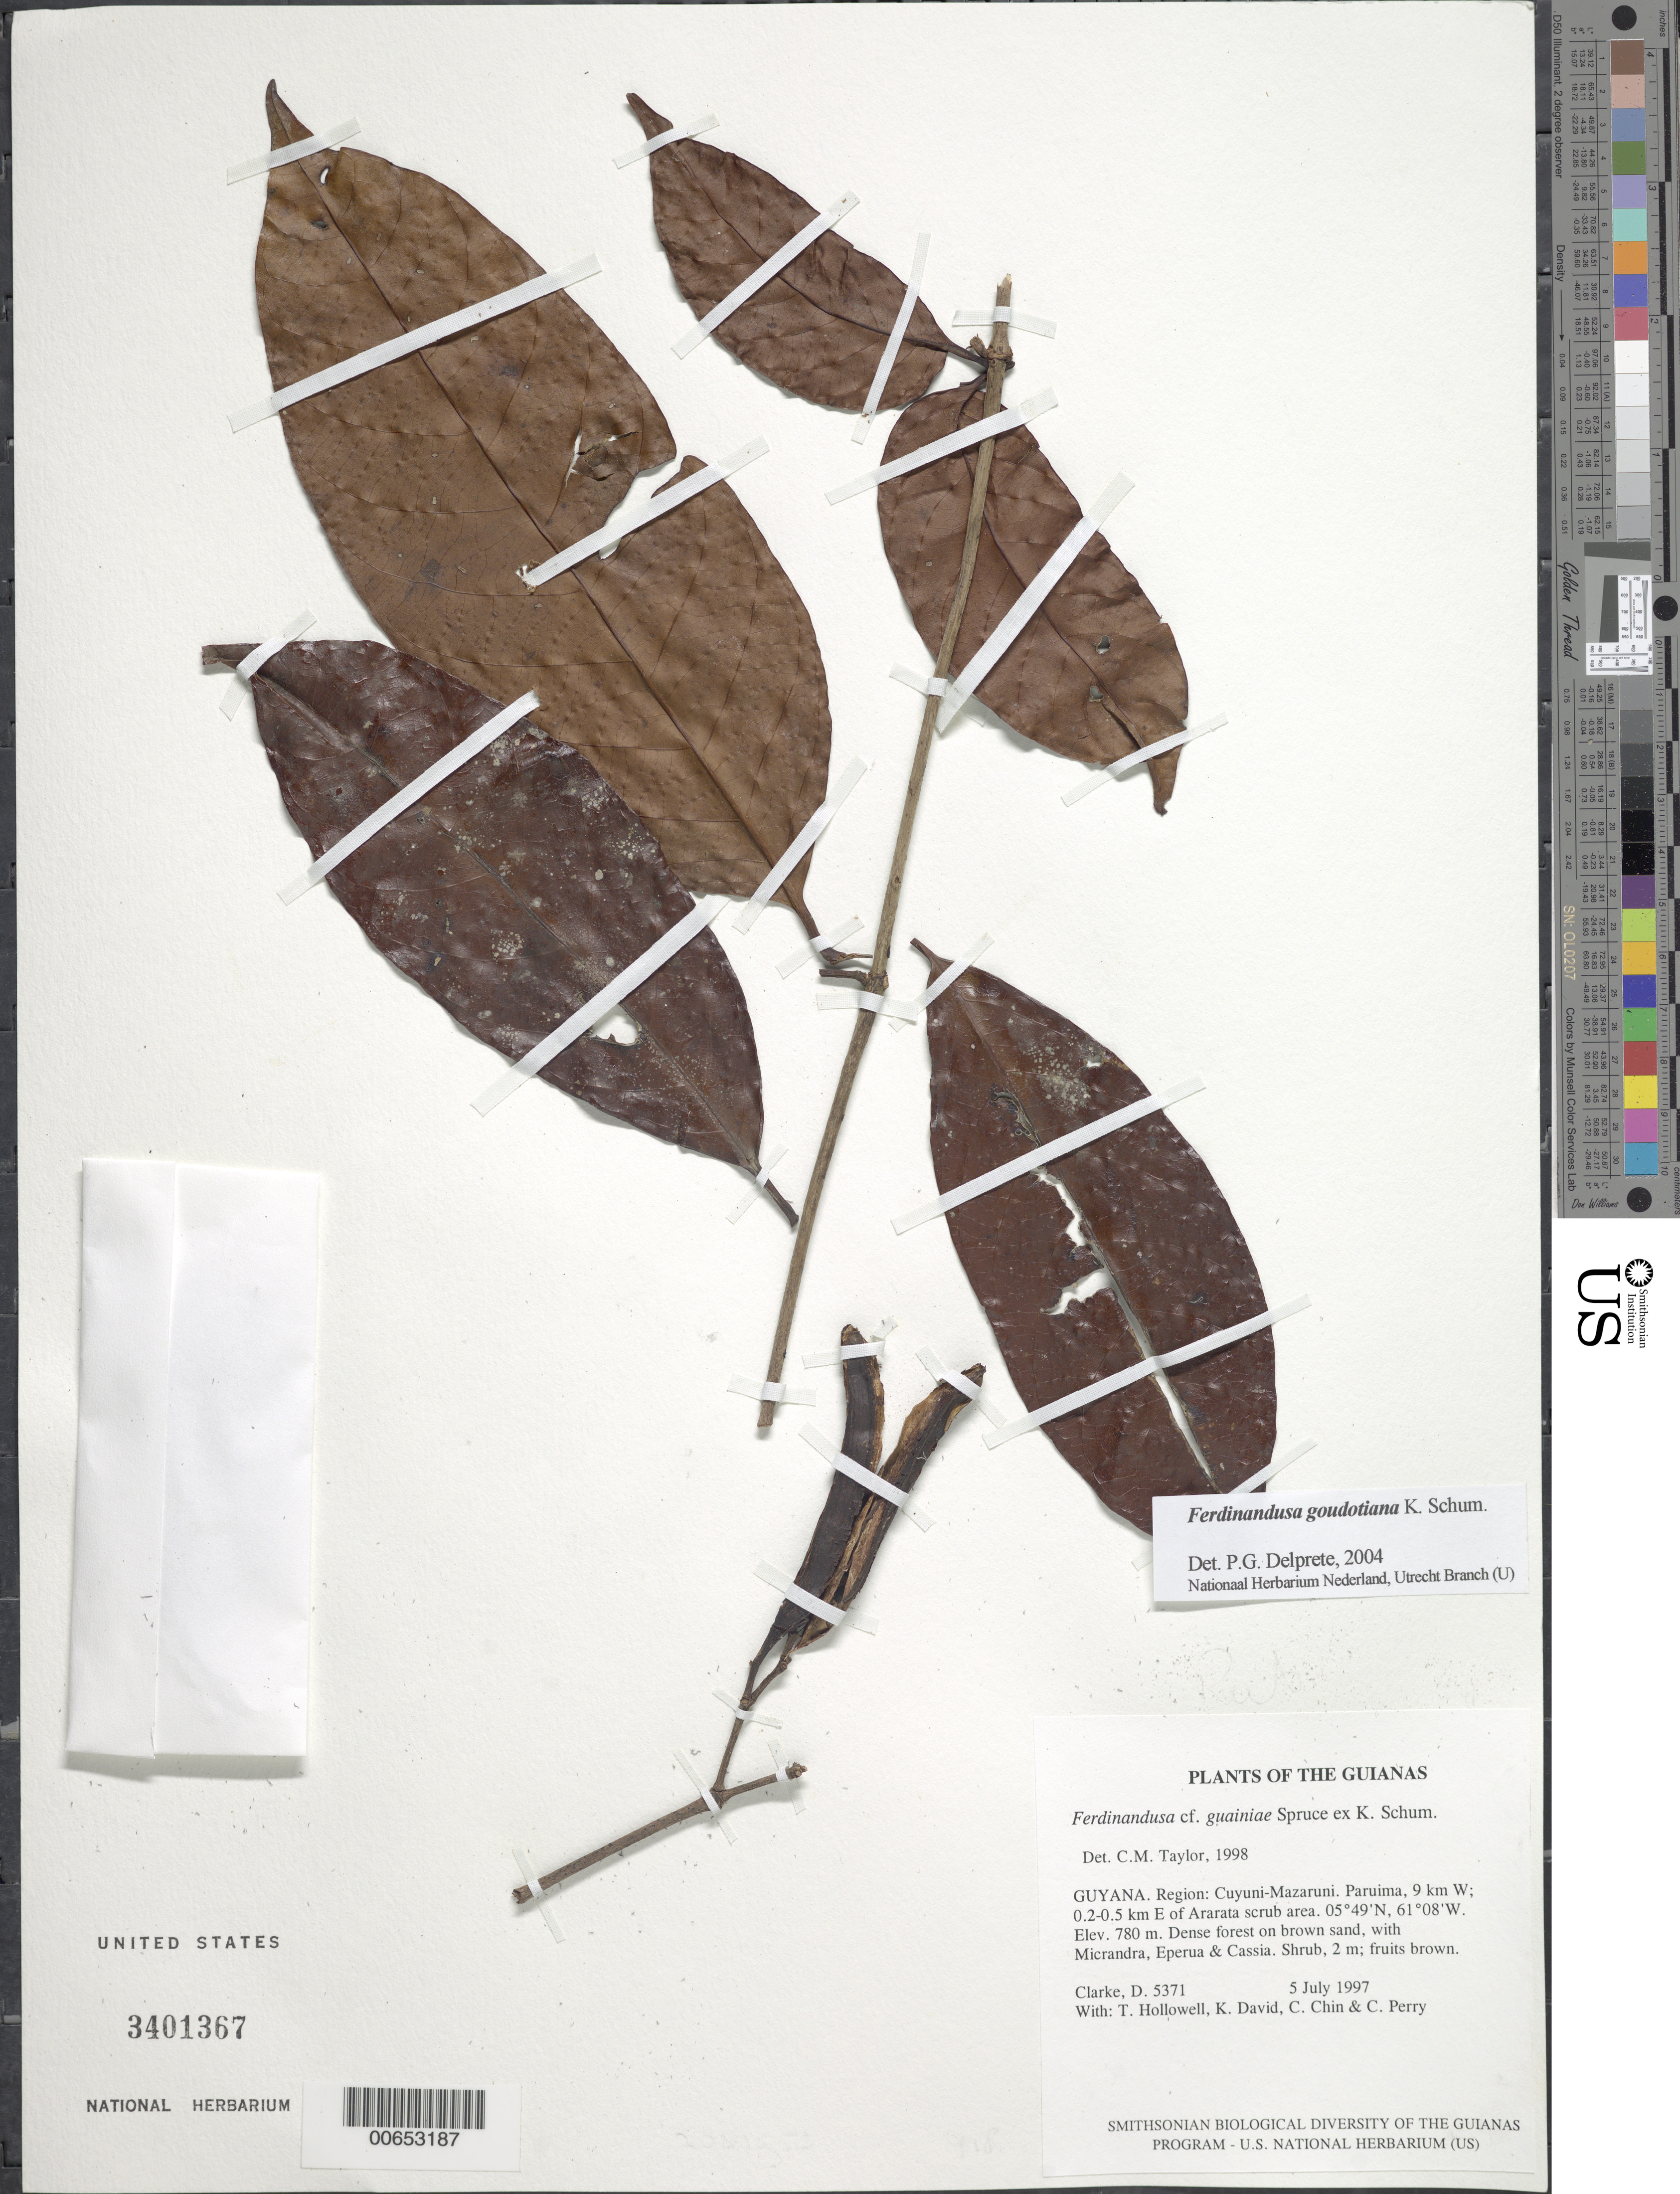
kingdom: Plantae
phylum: Tracheophyta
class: Magnoliopsida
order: Gentianales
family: Rubiaceae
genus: Ferdinandusa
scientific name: Ferdinandusa goudotiana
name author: K. Schum.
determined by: Delprete, P. G., Herb. de Guyane Cay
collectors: H. D. Clarke, T. Hollowell, K. David, C. Chin & C. Perry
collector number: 5371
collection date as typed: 5 July 1997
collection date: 1997-07-05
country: Guyana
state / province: Cuyuni-Mazaruni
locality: Paruima, 9 km W; 0.2-0.5 km E of Ararata scrub area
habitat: Dense forest on brown sand, with Micrandra, Eperua & Cassia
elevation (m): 780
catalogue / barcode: US 3401367